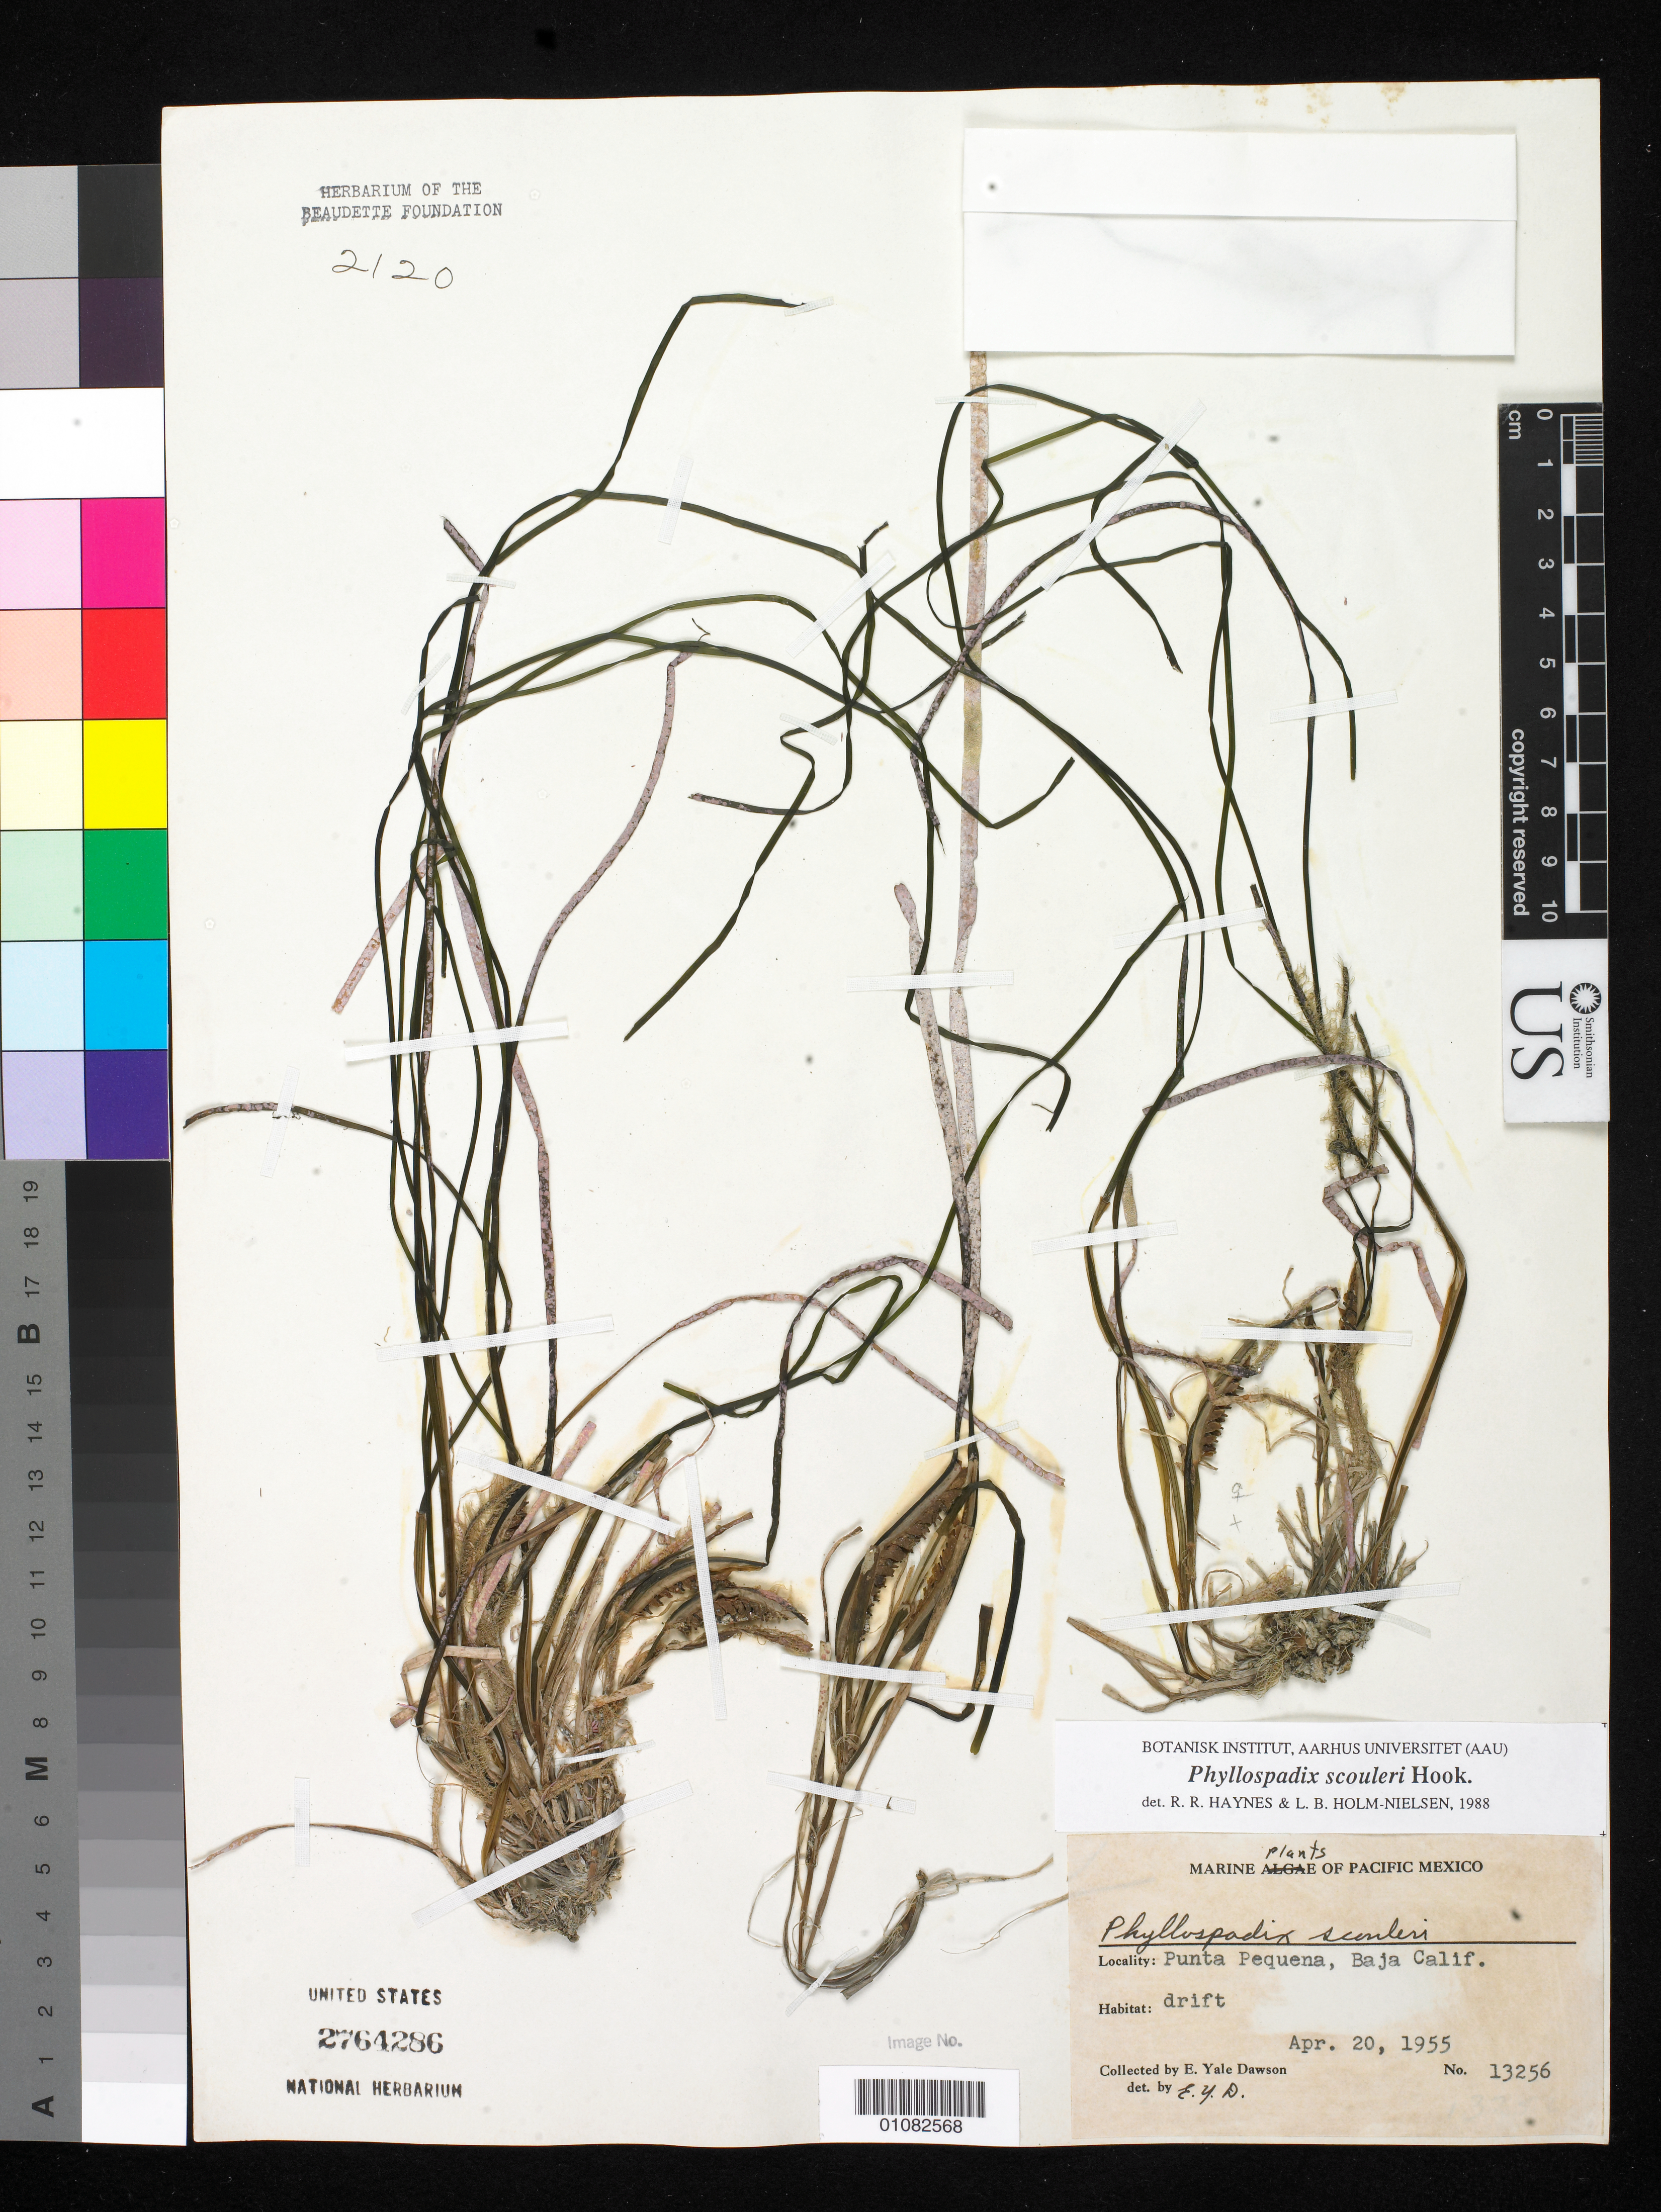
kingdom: Plantae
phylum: Tracheophyta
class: Liliopsida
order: Alismatales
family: Zosteraceae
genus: Phyllospadix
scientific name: Phyllospadix scouleri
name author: Hook.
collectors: E. Y. Dawson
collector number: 13256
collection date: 1955-04-20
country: Mexico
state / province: Baja California Norte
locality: Punta Pequena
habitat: Drift.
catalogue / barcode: US 2764286